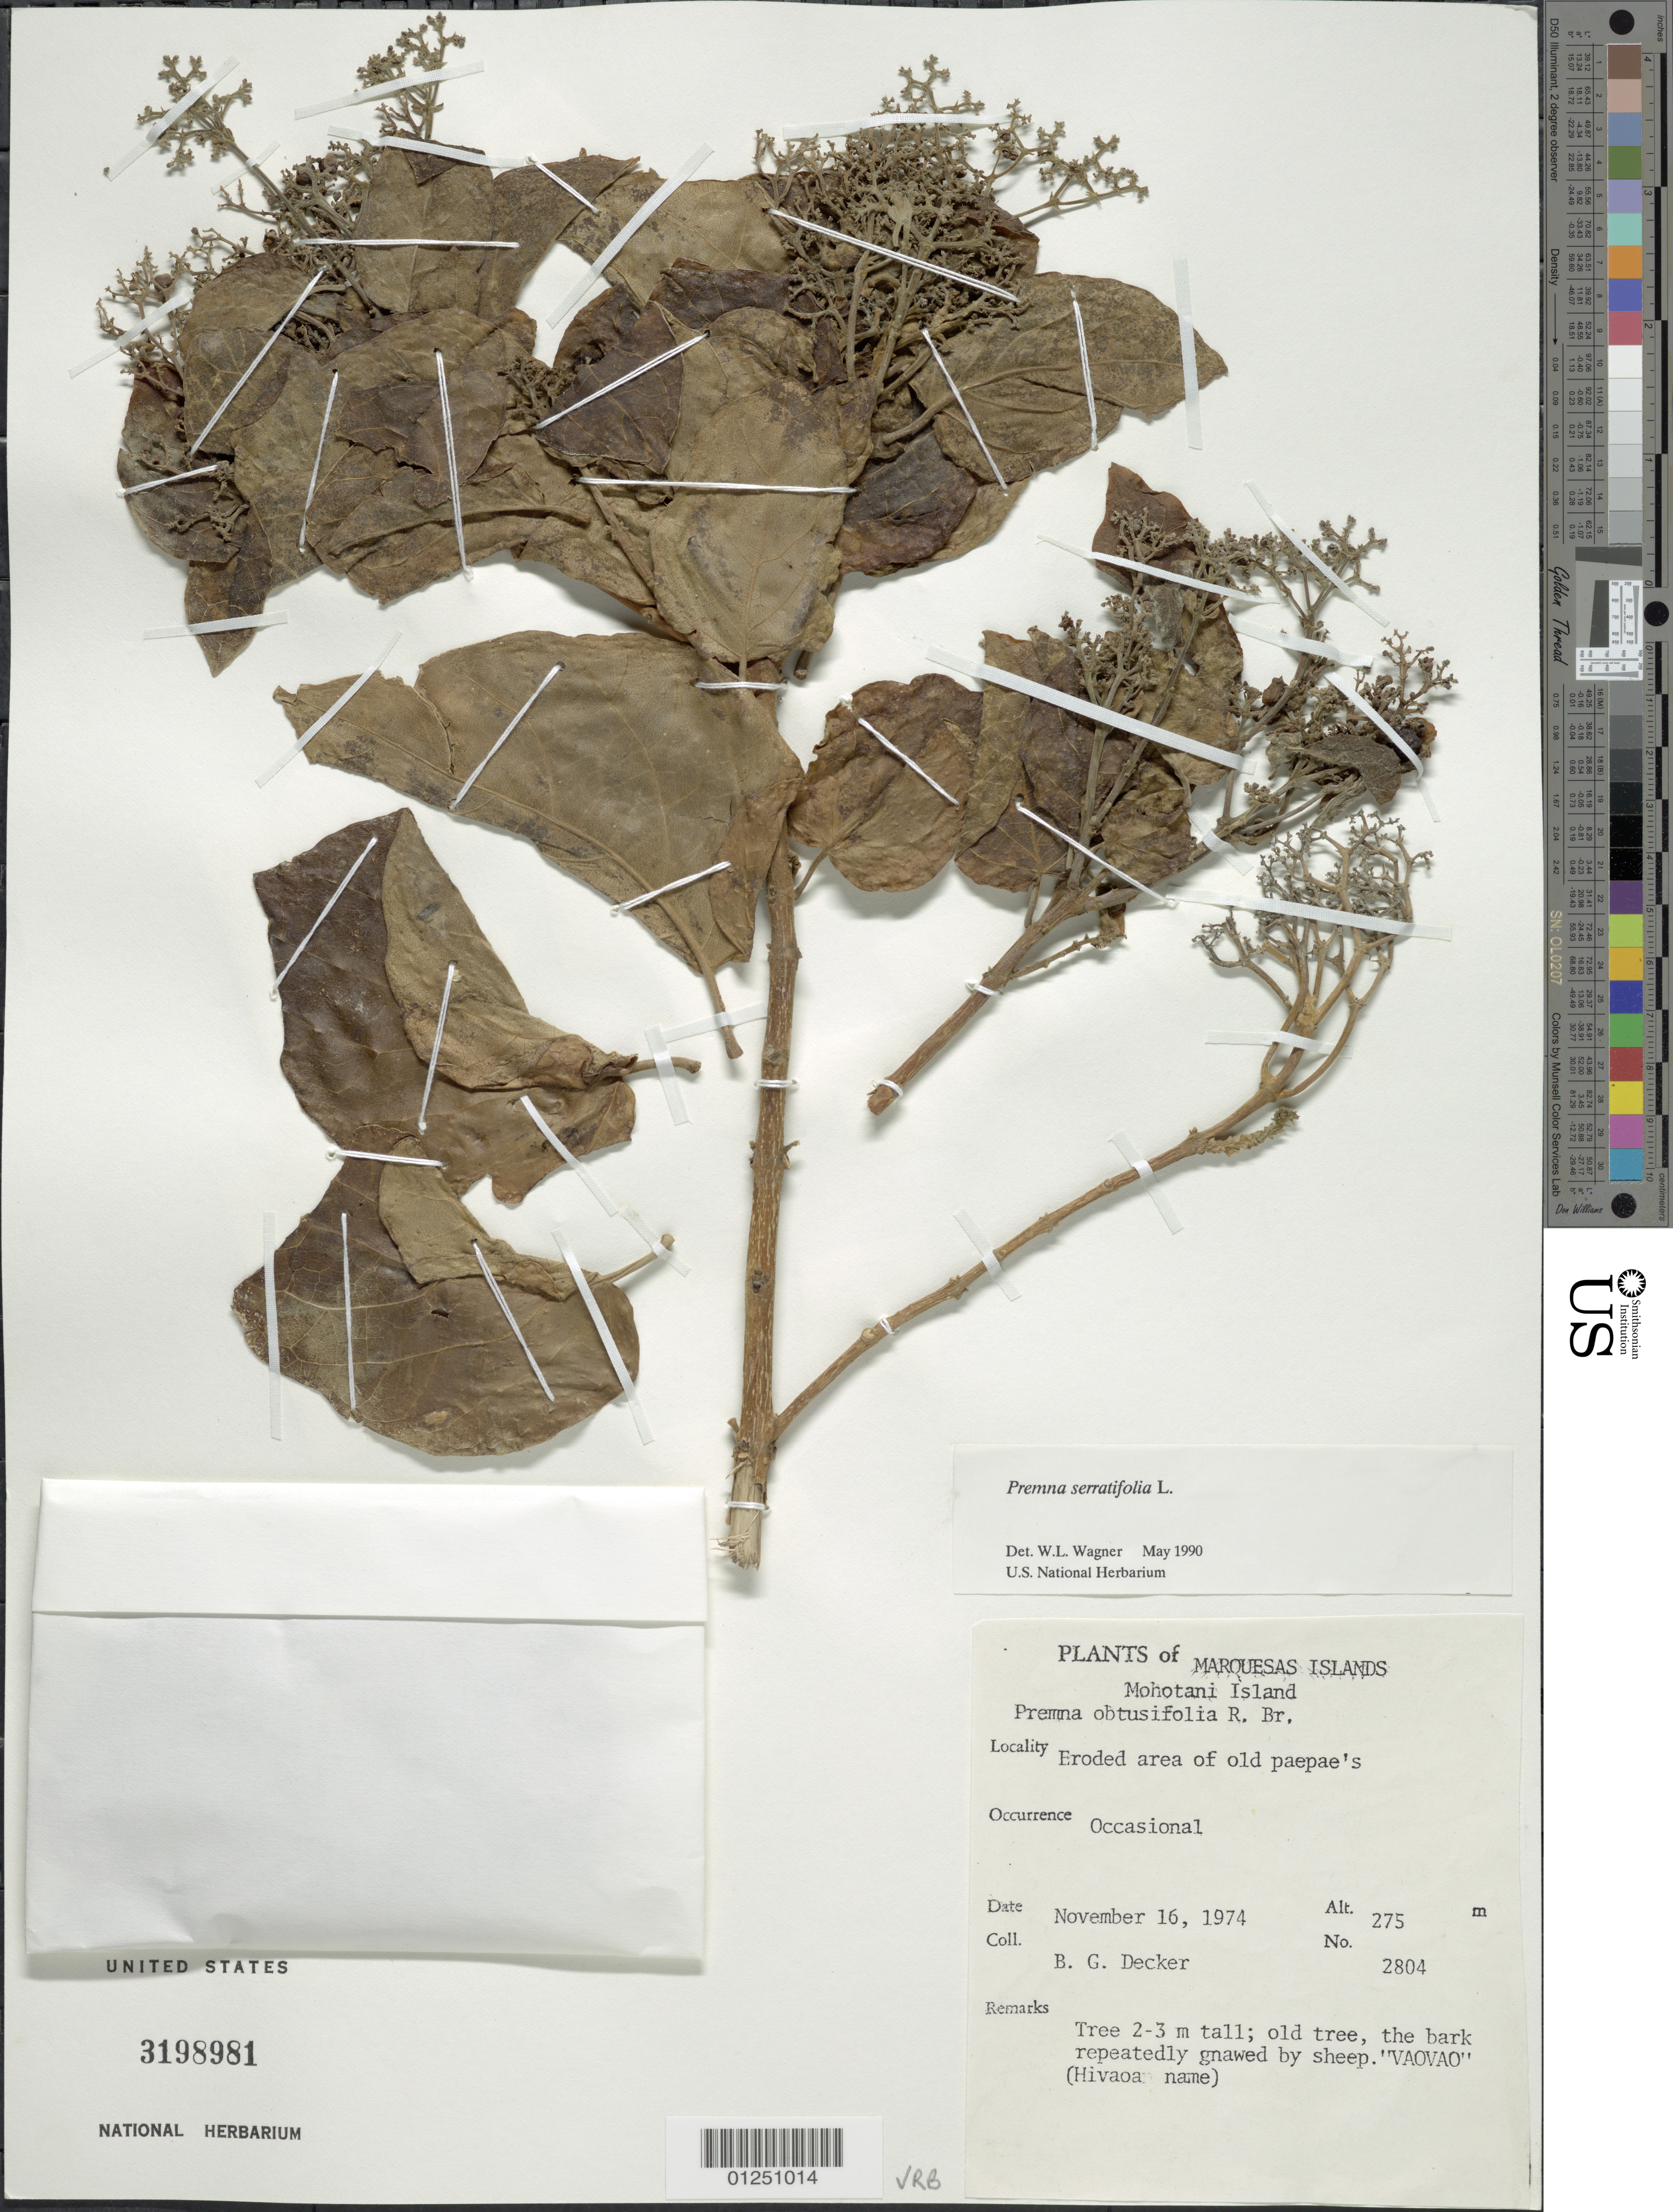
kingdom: Plantae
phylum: Tracheophyta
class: Magnoliopsida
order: Lamiales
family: Lamiaceae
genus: Premna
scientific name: Premna serratifolia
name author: L.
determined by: Wagner, W. L., (BOT), Smithsonian Institution - National Museum of Natural History (UNITED STATES)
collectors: B. G. Decker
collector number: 2804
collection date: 1974-11-16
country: French Polynesia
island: Mohotani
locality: eroded area of old paepae's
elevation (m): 275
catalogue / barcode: US 3198981